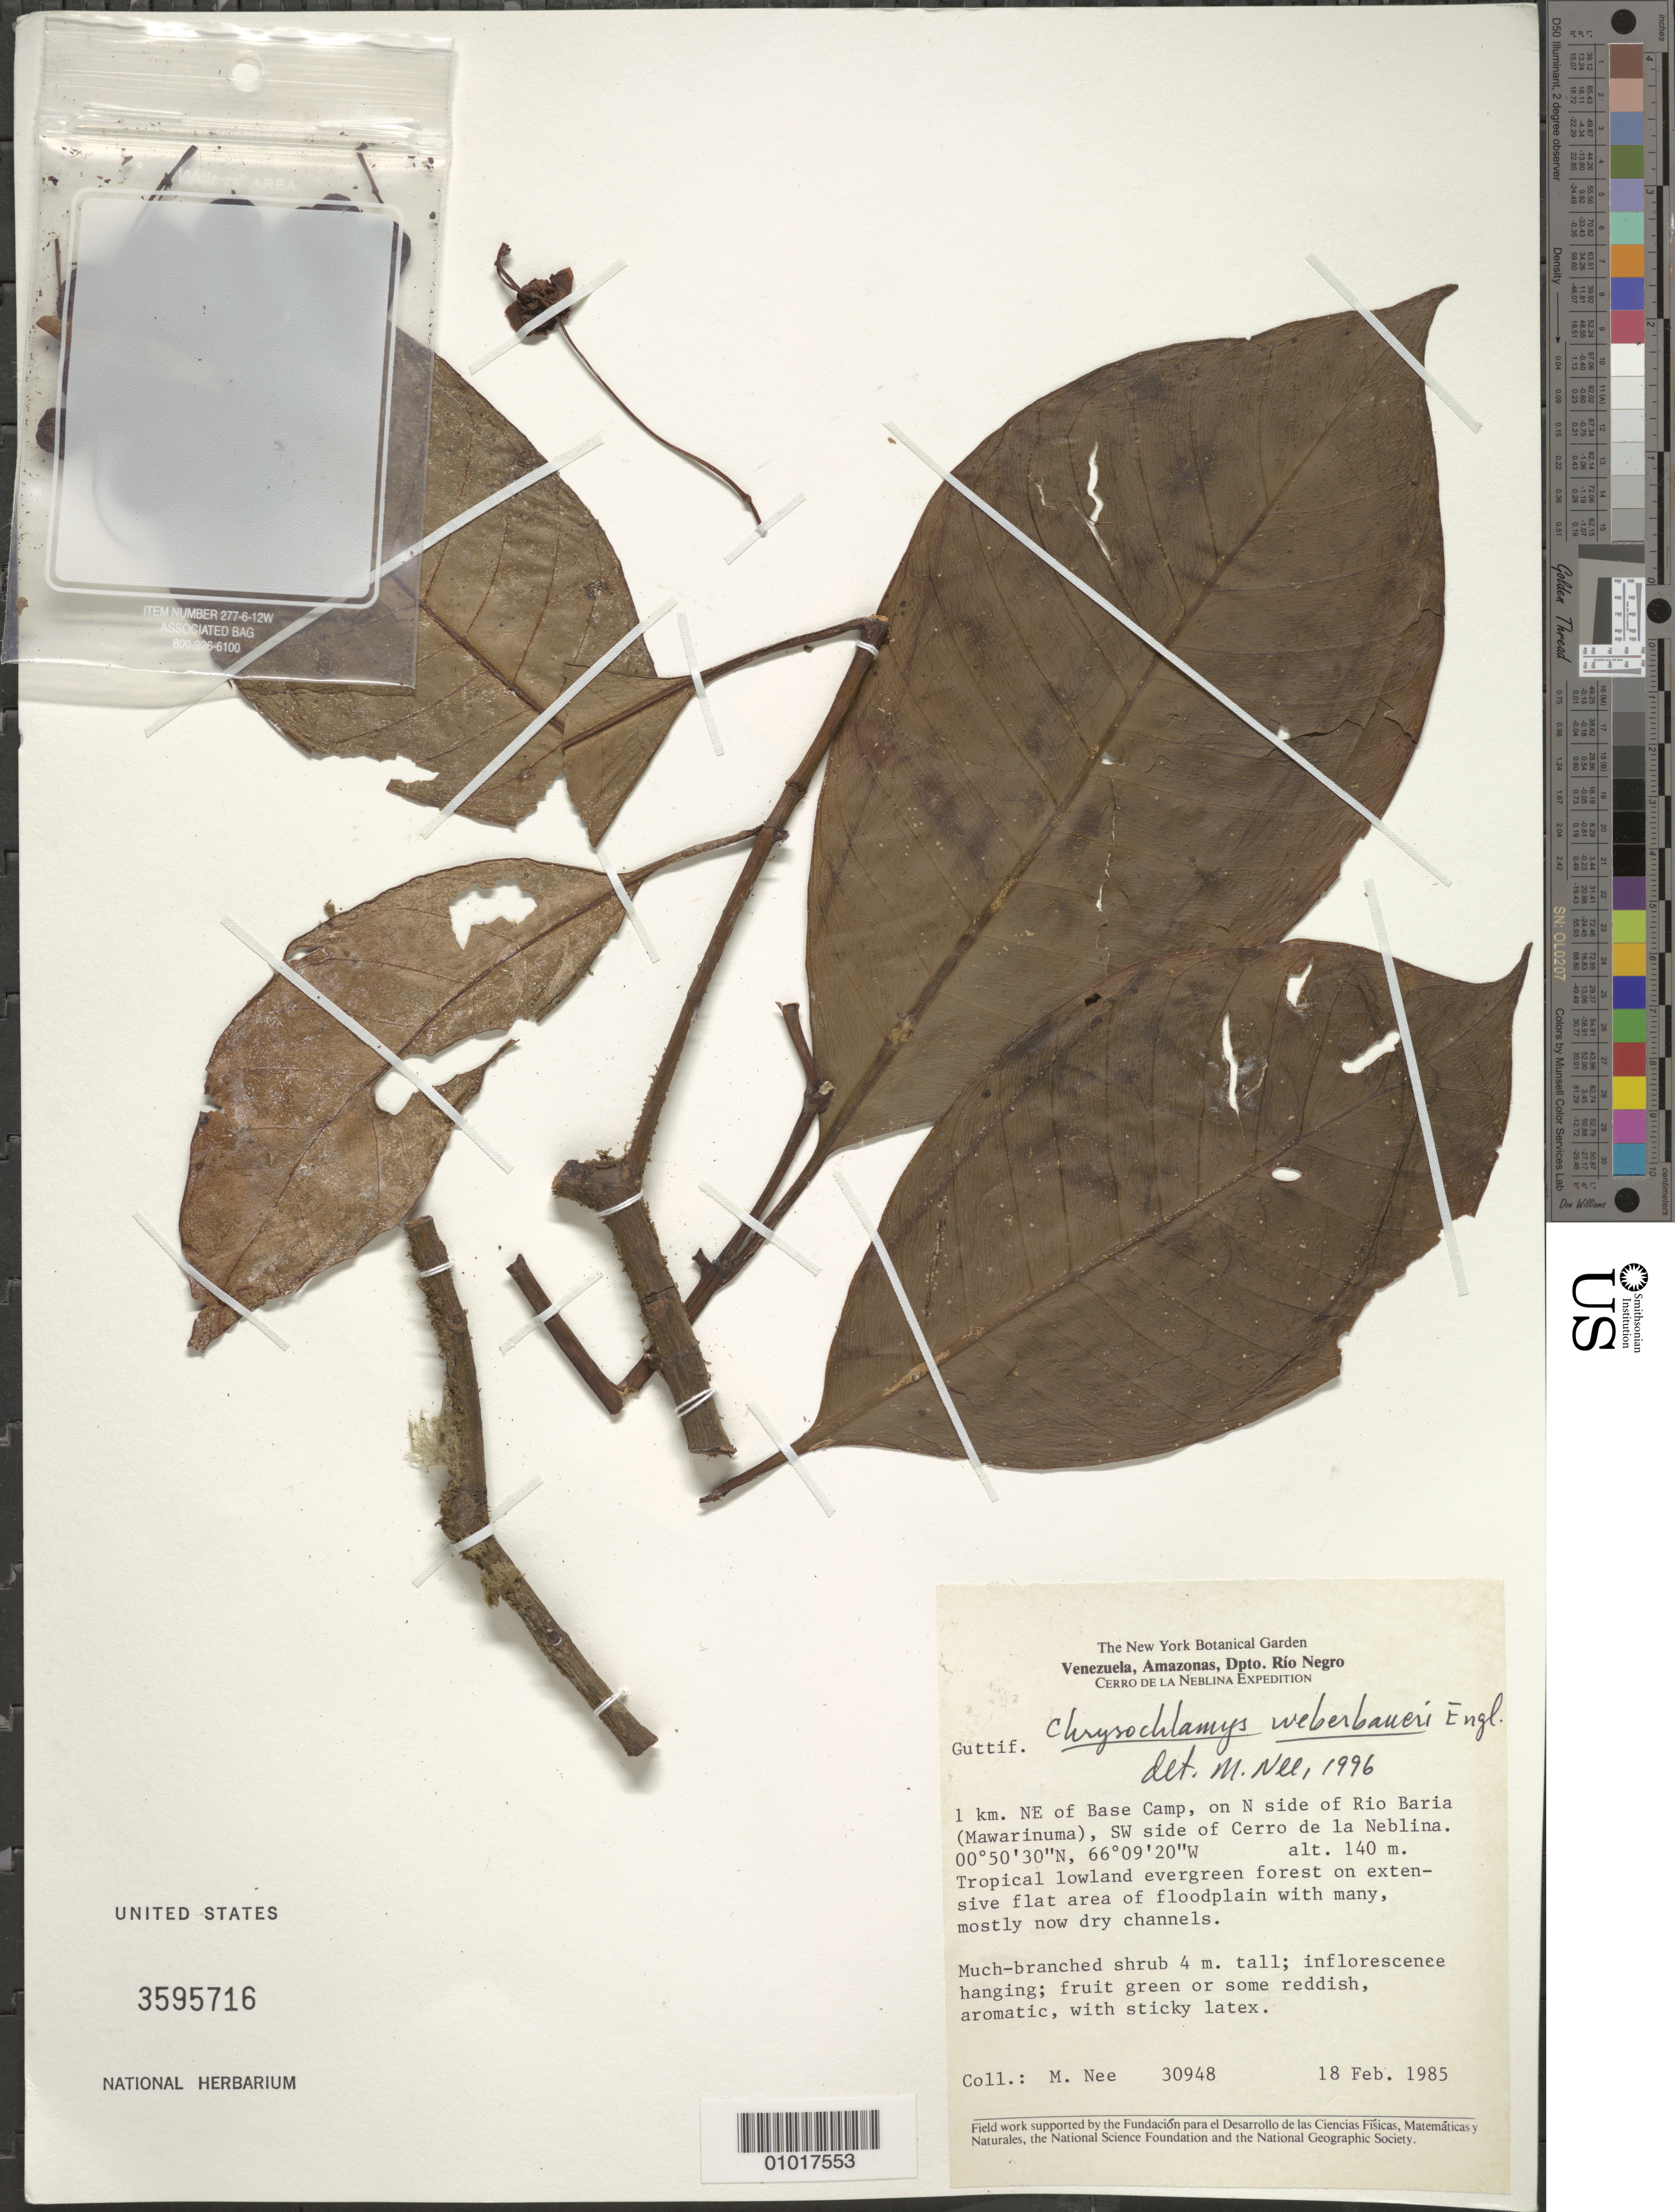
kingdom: Plantae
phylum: Tracheophyta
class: Magnoliopsida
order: Malpighiales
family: Clusiaceae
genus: Chrysochlamys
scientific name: Chrysochlamys weberbaueri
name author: Engl.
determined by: Nee, Michael H.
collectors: M. Nee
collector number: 30948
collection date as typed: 18-Feb-85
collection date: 1985-02-18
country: Venezuela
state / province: Amazonas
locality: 1 km NE of Base Camp, on N side of Rio Baria (Mawarinuma), SW side of Cerro de la Neblina.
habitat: Tropical lowland evergreen forest on extensive flat area of floodplain with many, mostly now dry channels.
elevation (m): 140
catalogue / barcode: US 3595716